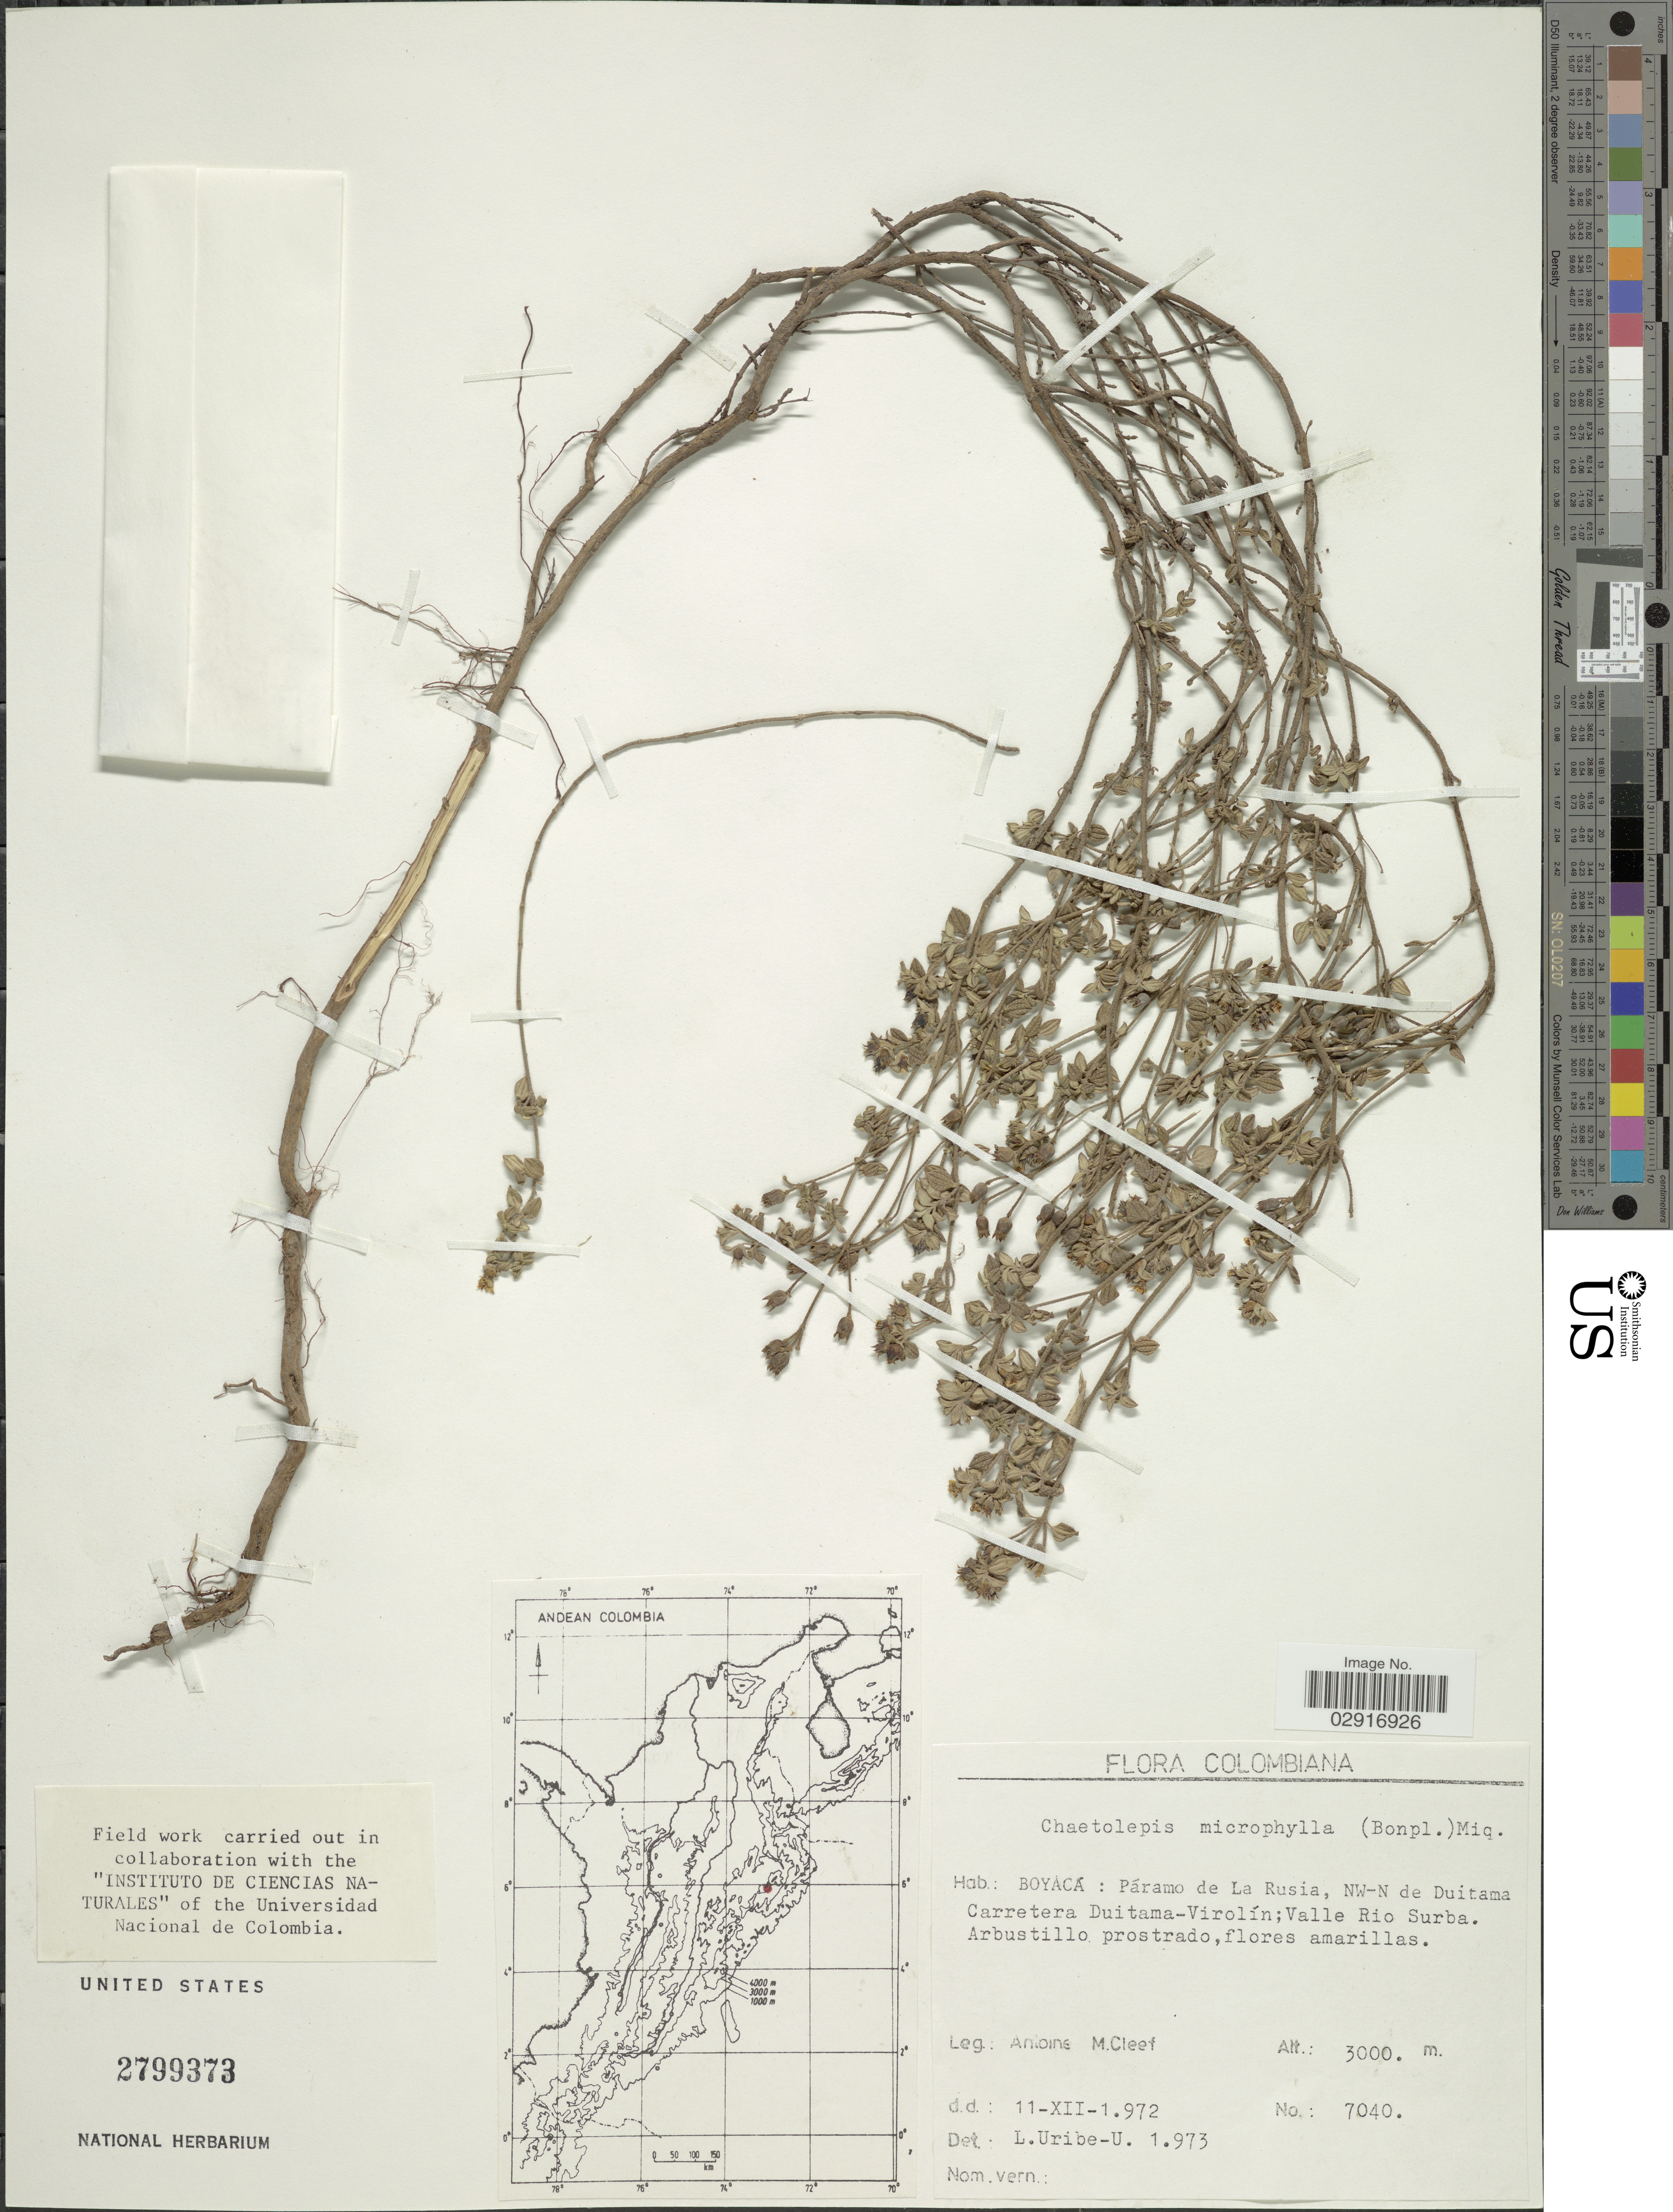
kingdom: Plantae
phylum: Tracheophyta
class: Magnoliopsida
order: Myrtales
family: Melastomataceae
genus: Chaetolepis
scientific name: Chaetolepis microphylla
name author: (Bonpl.) Miq.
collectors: A. M. Cleef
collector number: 7040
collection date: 1972-12-11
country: Colombia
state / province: Boyacá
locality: Páramo de La Rusia, NW-N de Duitama Carretera Duitama-Virolín; Valle Rio Surba.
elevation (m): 3000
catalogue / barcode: US 2799373